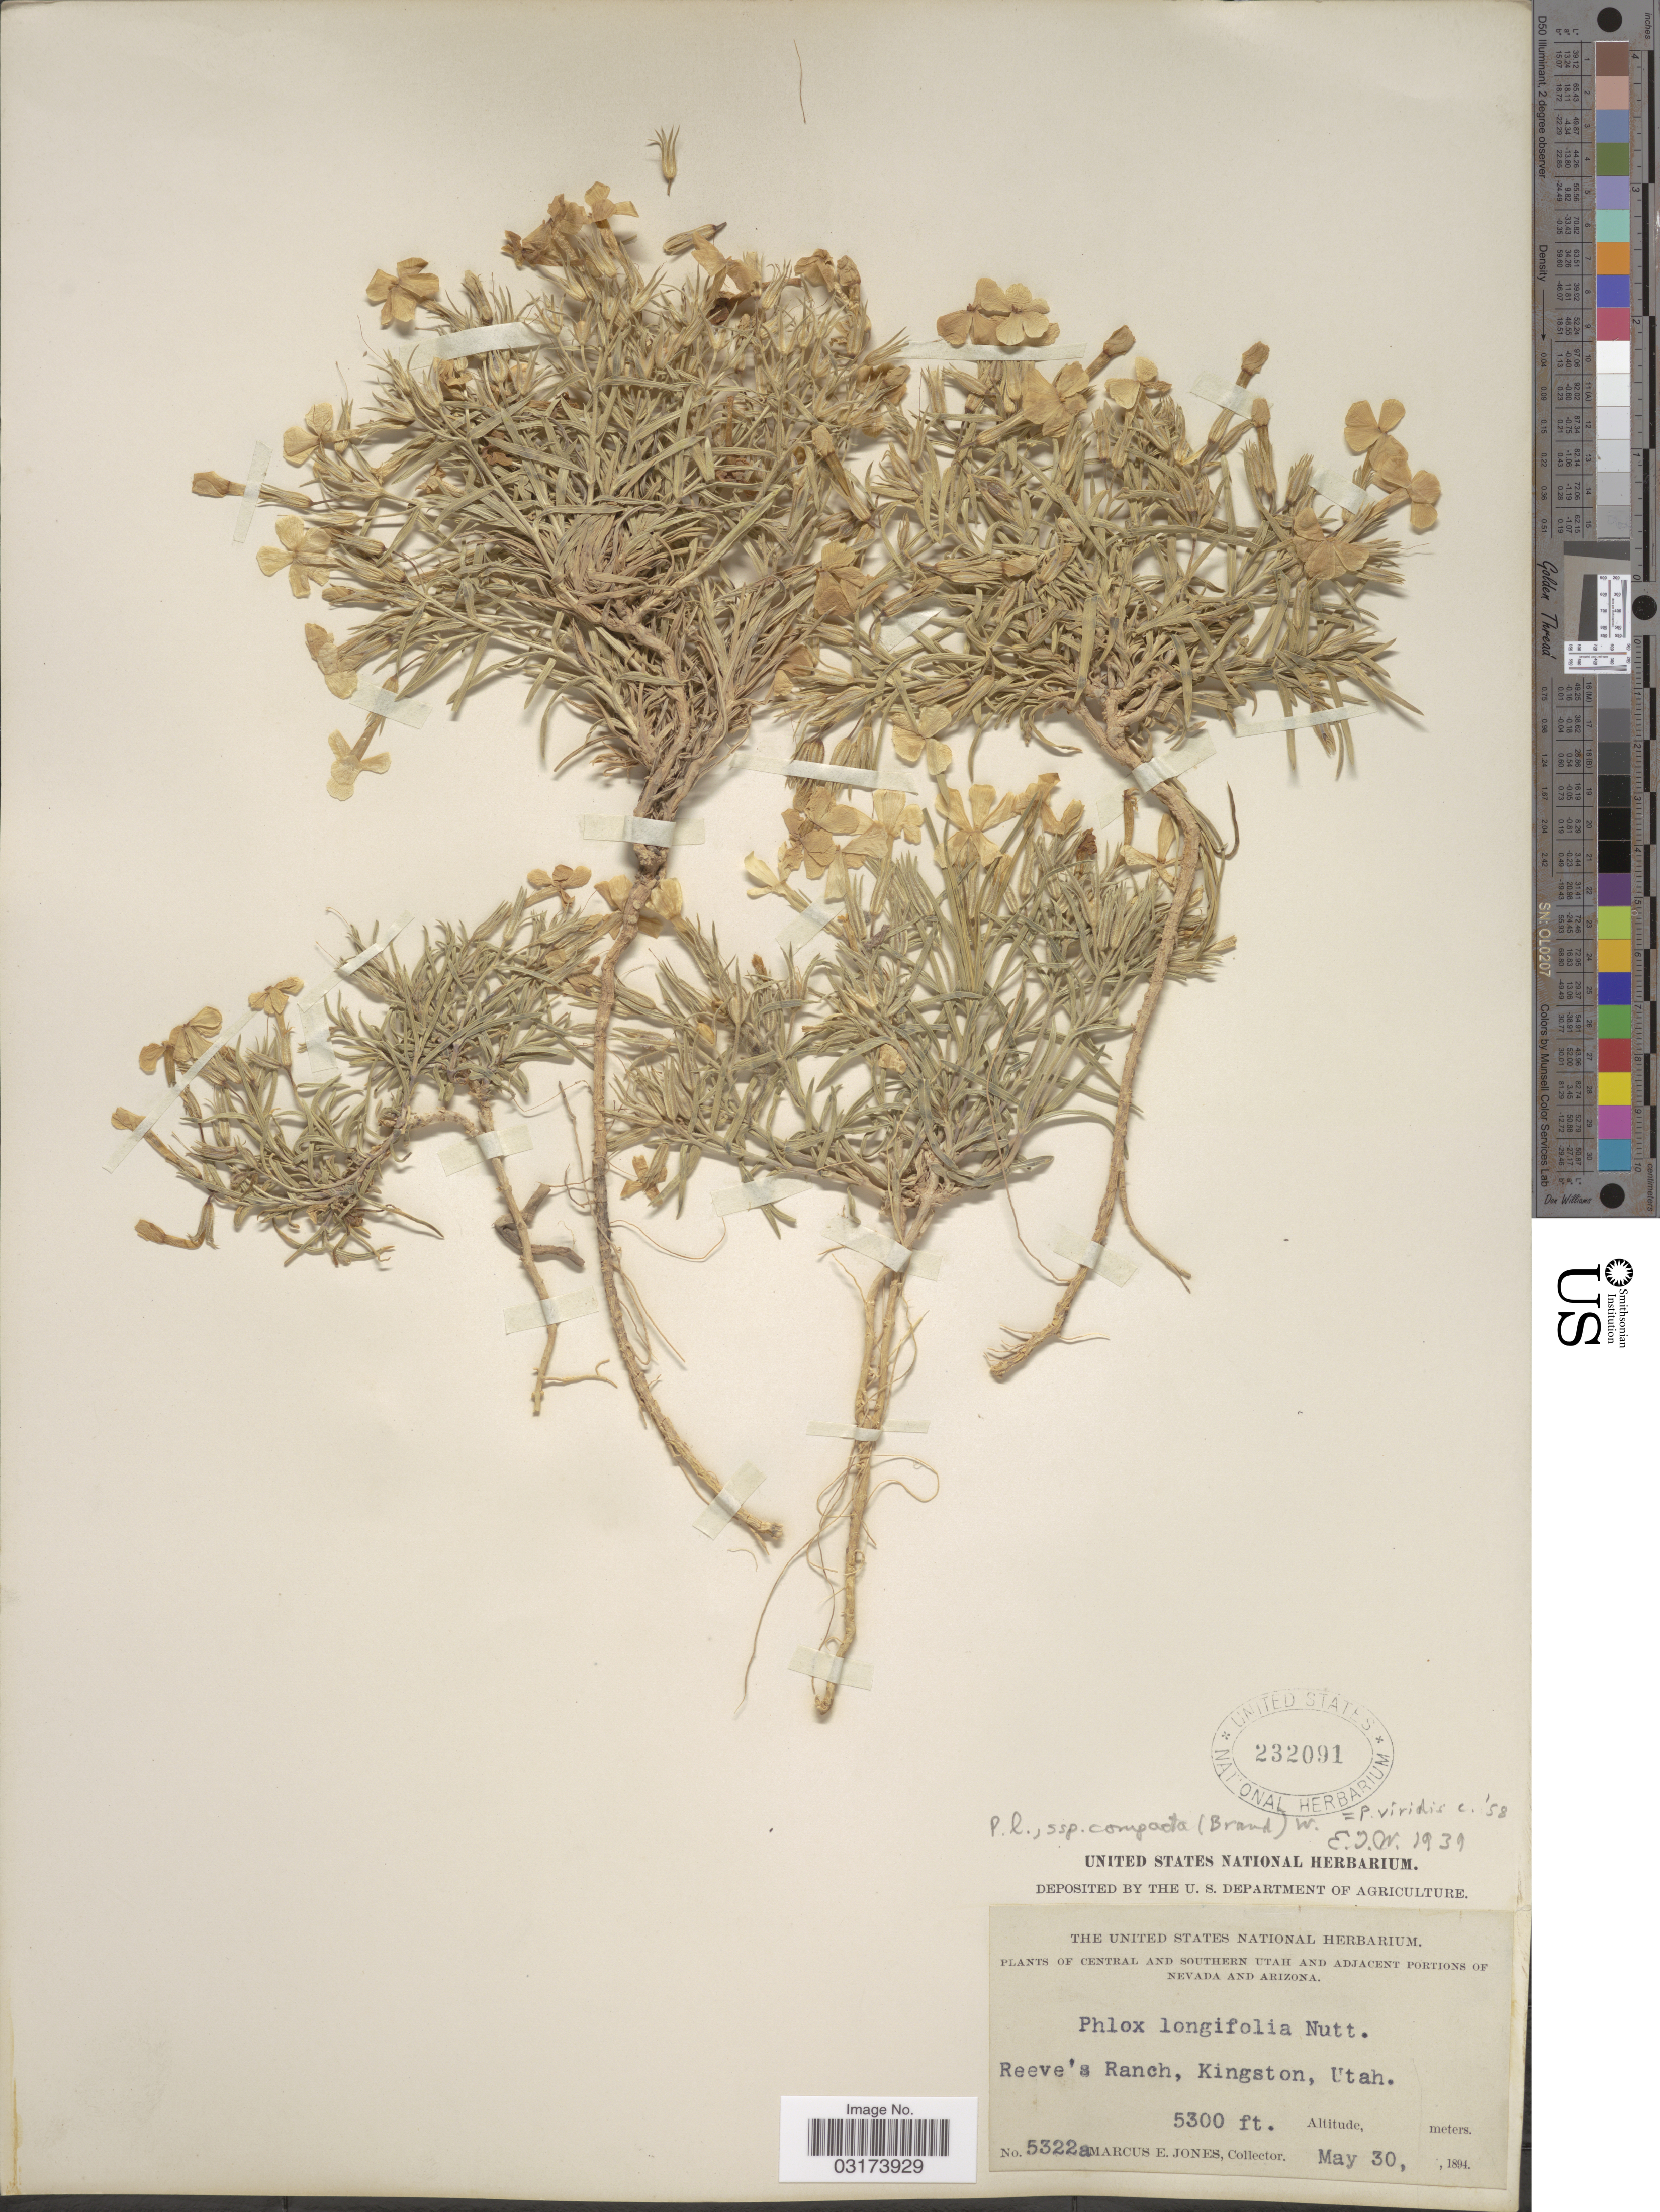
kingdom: Plantae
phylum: Tracheophyta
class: Magnoliopsida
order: Ericales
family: Polemoniaceae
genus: Phlox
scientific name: Phlox longifolia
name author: Nutt.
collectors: M. E. Jones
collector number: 5322a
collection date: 1894-05-30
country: United States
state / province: Utah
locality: Central and Southern Utah, Reeve's Ranch, Kingston.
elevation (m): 1615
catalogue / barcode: US 232091